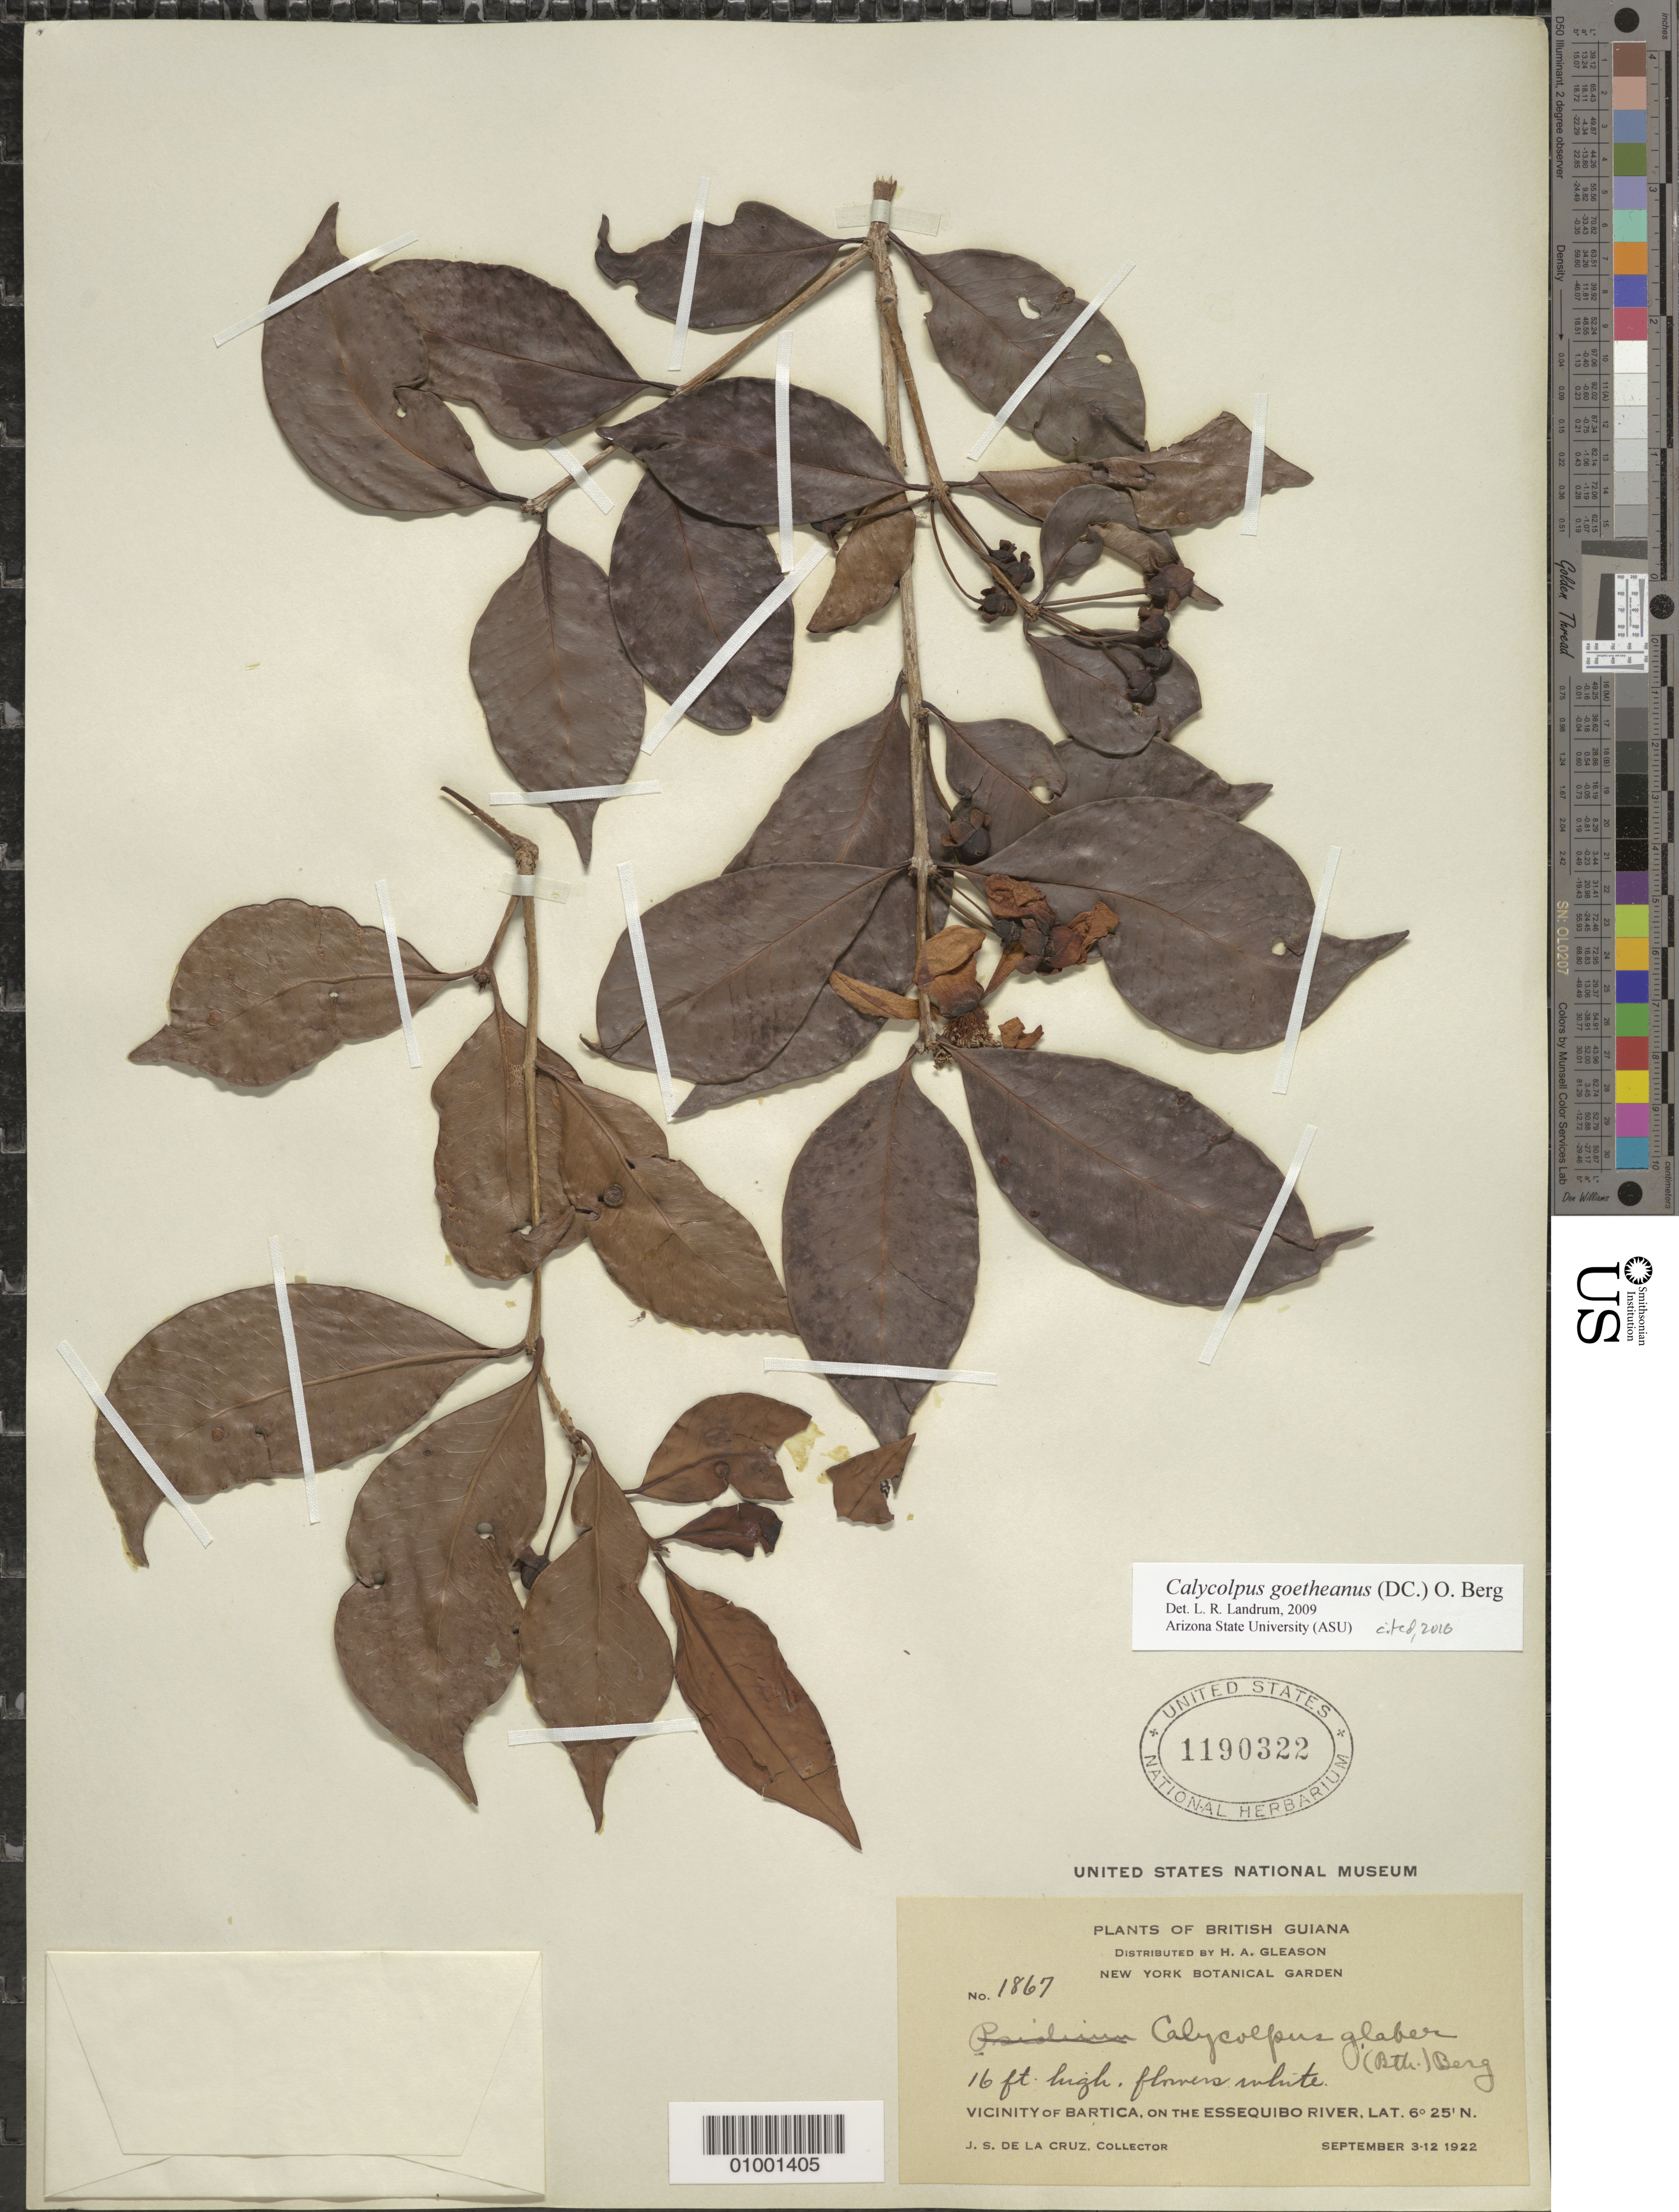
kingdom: Plantae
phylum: Tracheophyta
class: Magnoliopsida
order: Myrtales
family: Myrtaceae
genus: Calycolpus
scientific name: Calycolpus goetheanus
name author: (DC.) O. Berg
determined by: Landrum, L. R.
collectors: J. S. de la Cruz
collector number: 1867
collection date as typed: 3-Sep-22 to 12-Sep-22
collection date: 1922-09-03/1922-09-12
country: Guyana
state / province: Cuyuni-Mazaruni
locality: Bartica, vic., on the Essequibo River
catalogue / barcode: US 1190322